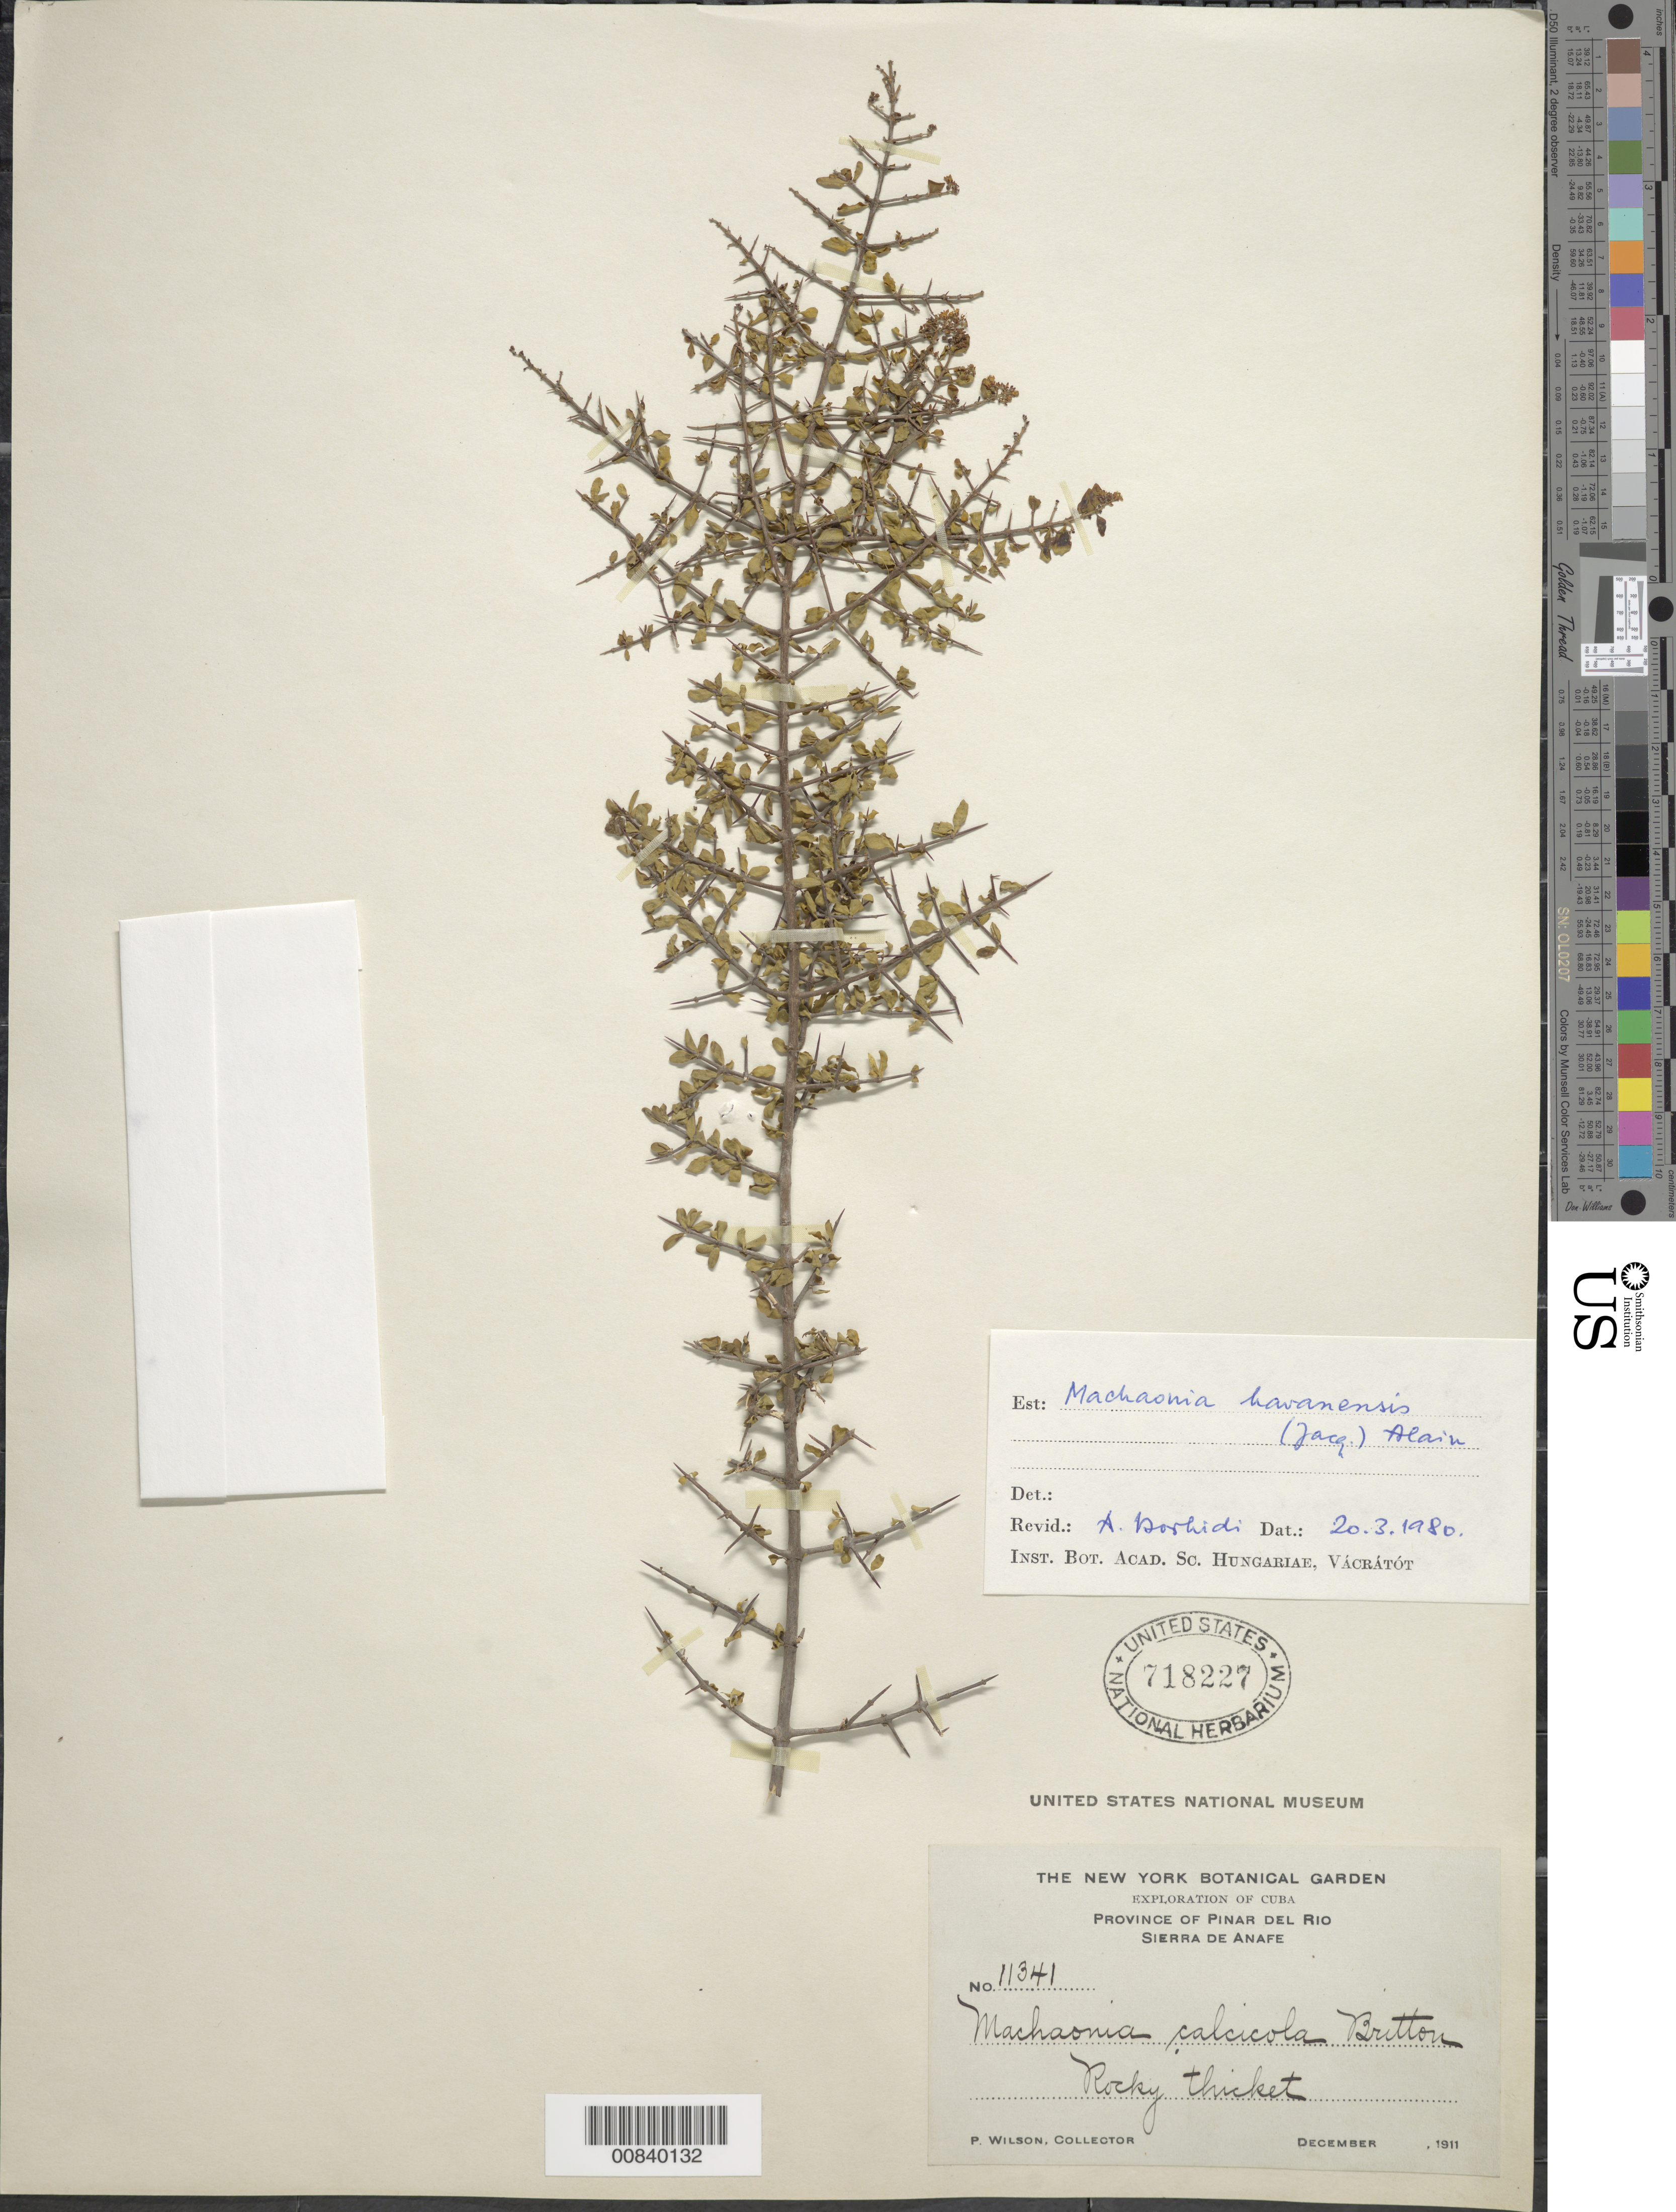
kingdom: Plantae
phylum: Tracheophyta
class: Magnoliopsida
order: Gentianales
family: Rubiaceae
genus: Machaonia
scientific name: Machaonia havanensis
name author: (Jacq. ex J.F. Gmel.) Alain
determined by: Borhidi, Attila L.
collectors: P. Wilson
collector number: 11341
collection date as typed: Dec 1911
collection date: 1911-12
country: Cuba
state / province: Pinar del Río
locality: Sierra de Anafe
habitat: Rocky thicket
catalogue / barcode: US 718227